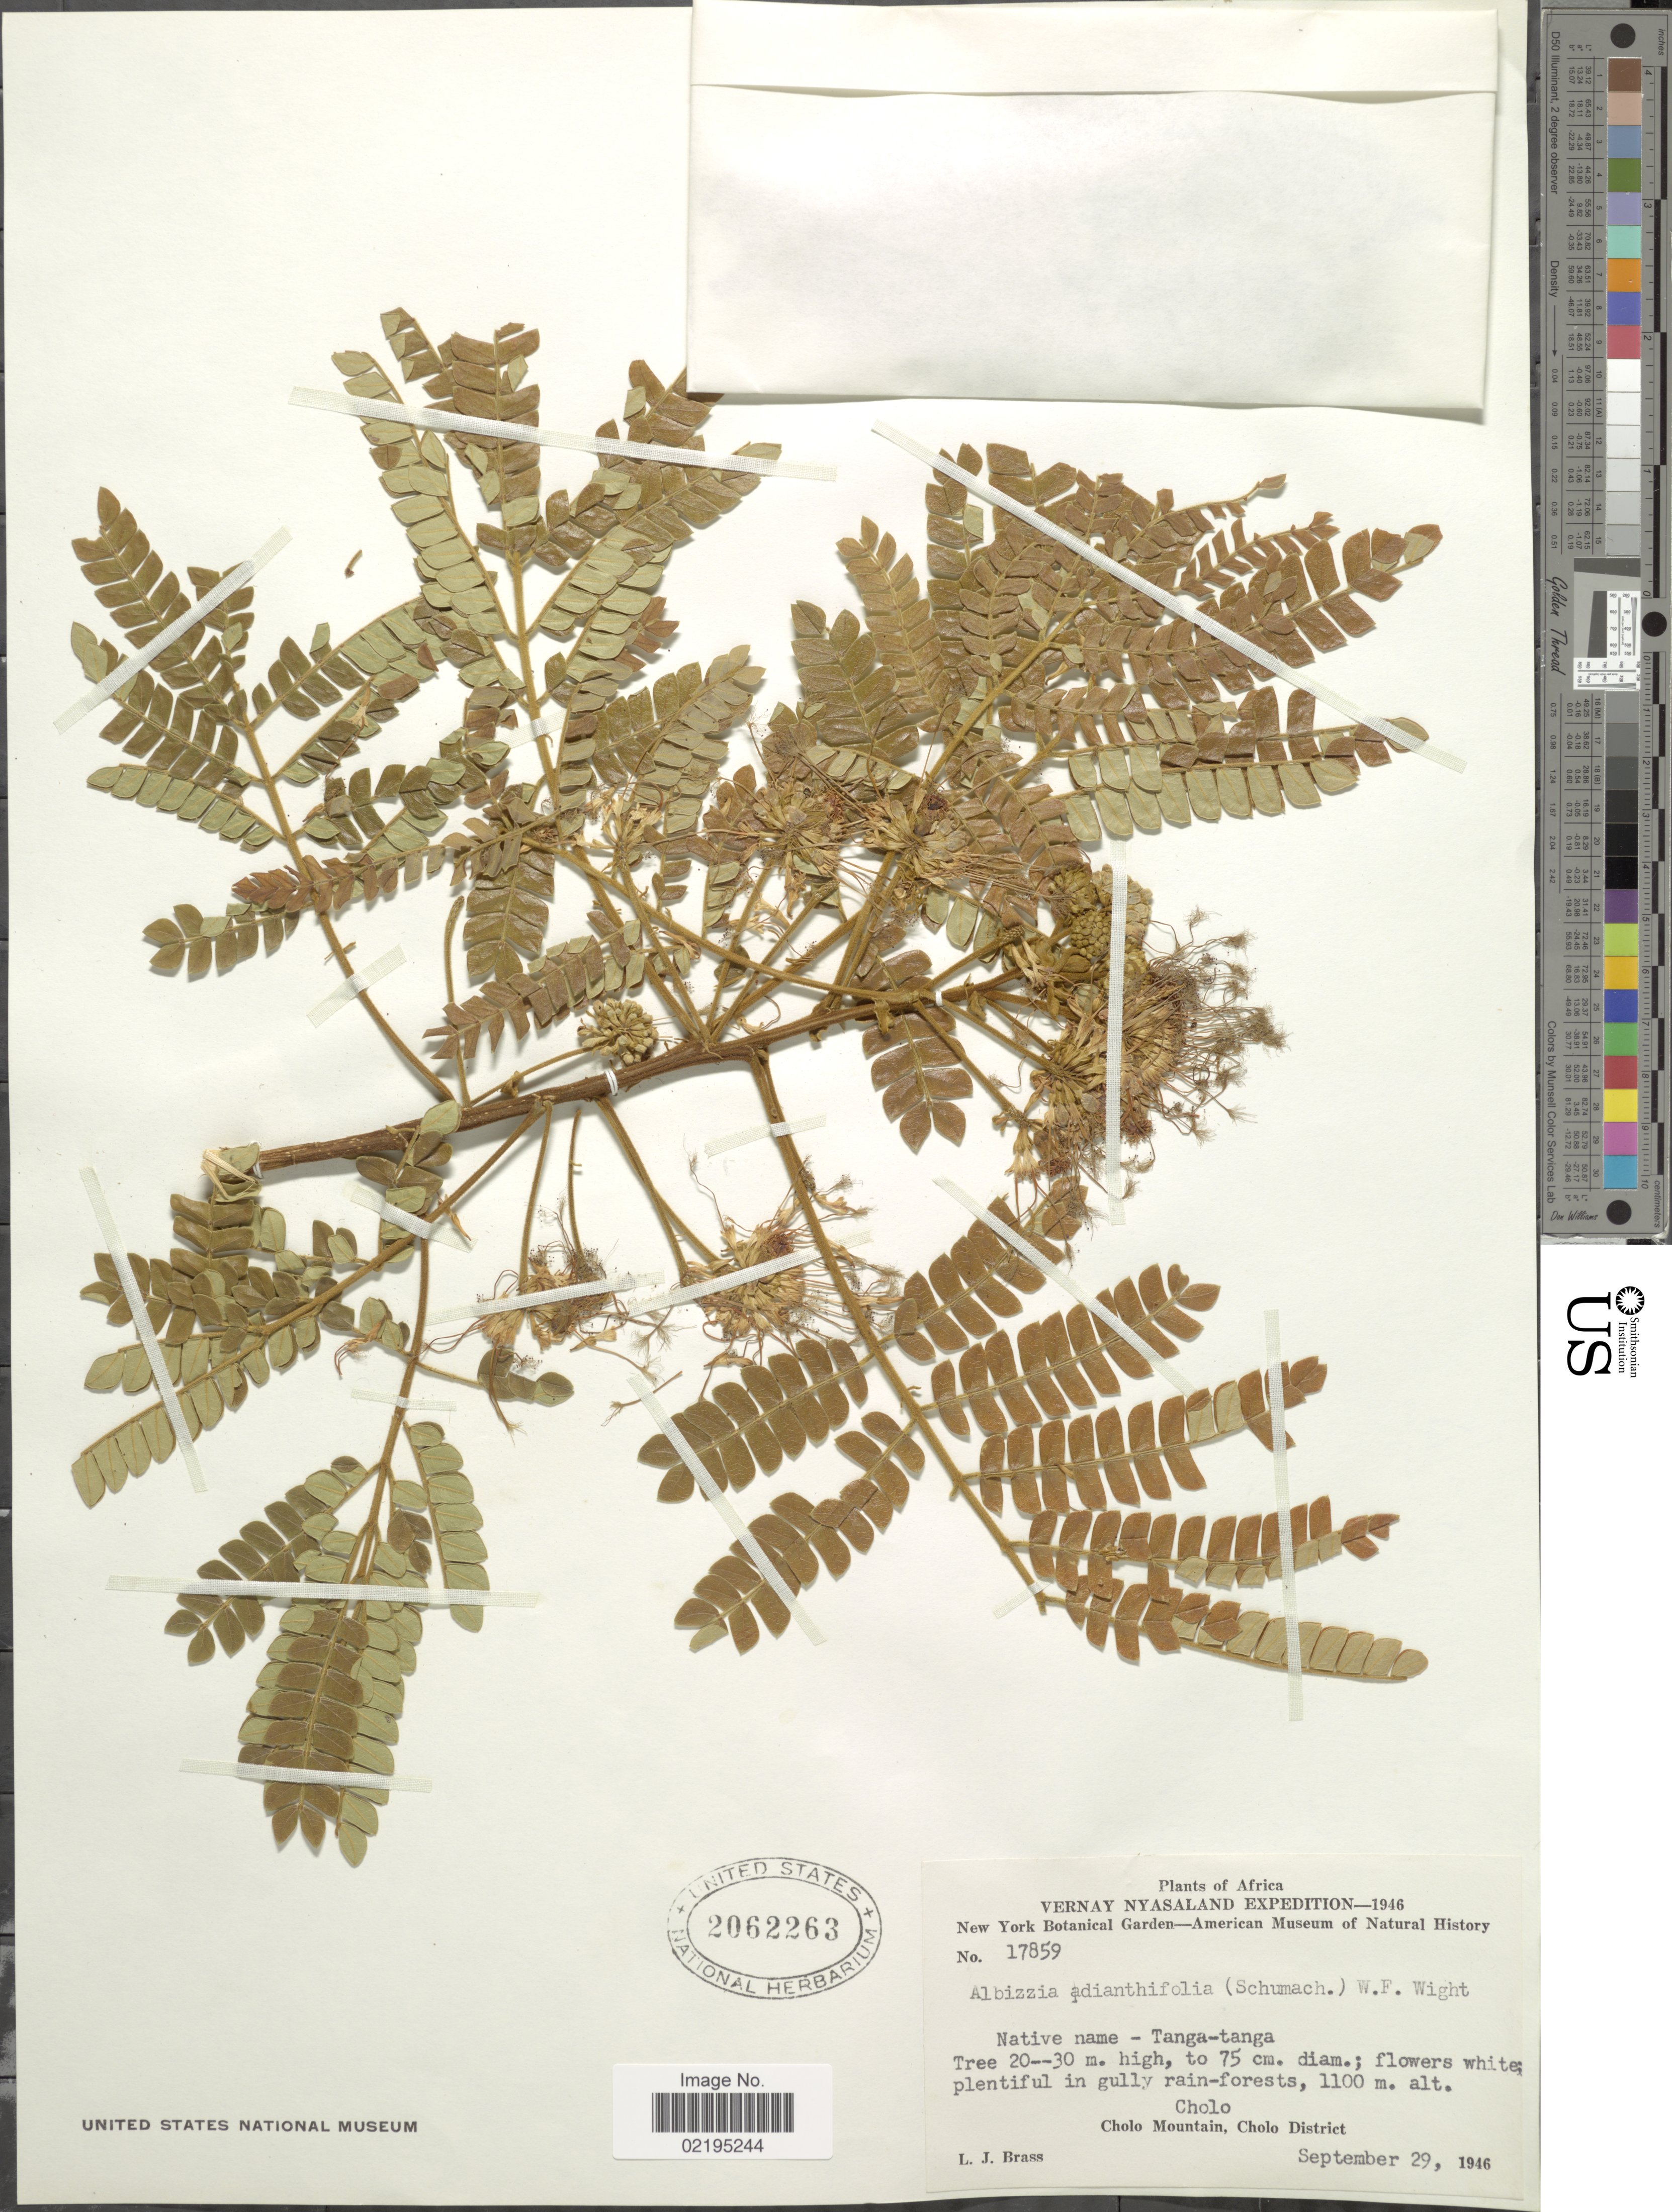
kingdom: Plantae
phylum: Tracheophyta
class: Magnoliopsida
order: Fabales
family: Fabaceae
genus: Albizia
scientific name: Albizia adianthifolia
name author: (Schumach.) W. Wight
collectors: L. J. Brass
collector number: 17859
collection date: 1946-09-29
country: Malawi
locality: Vernay Nyasaland, Cholo, Cholo Mountain, Cholo District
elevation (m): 1100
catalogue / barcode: US 2062263